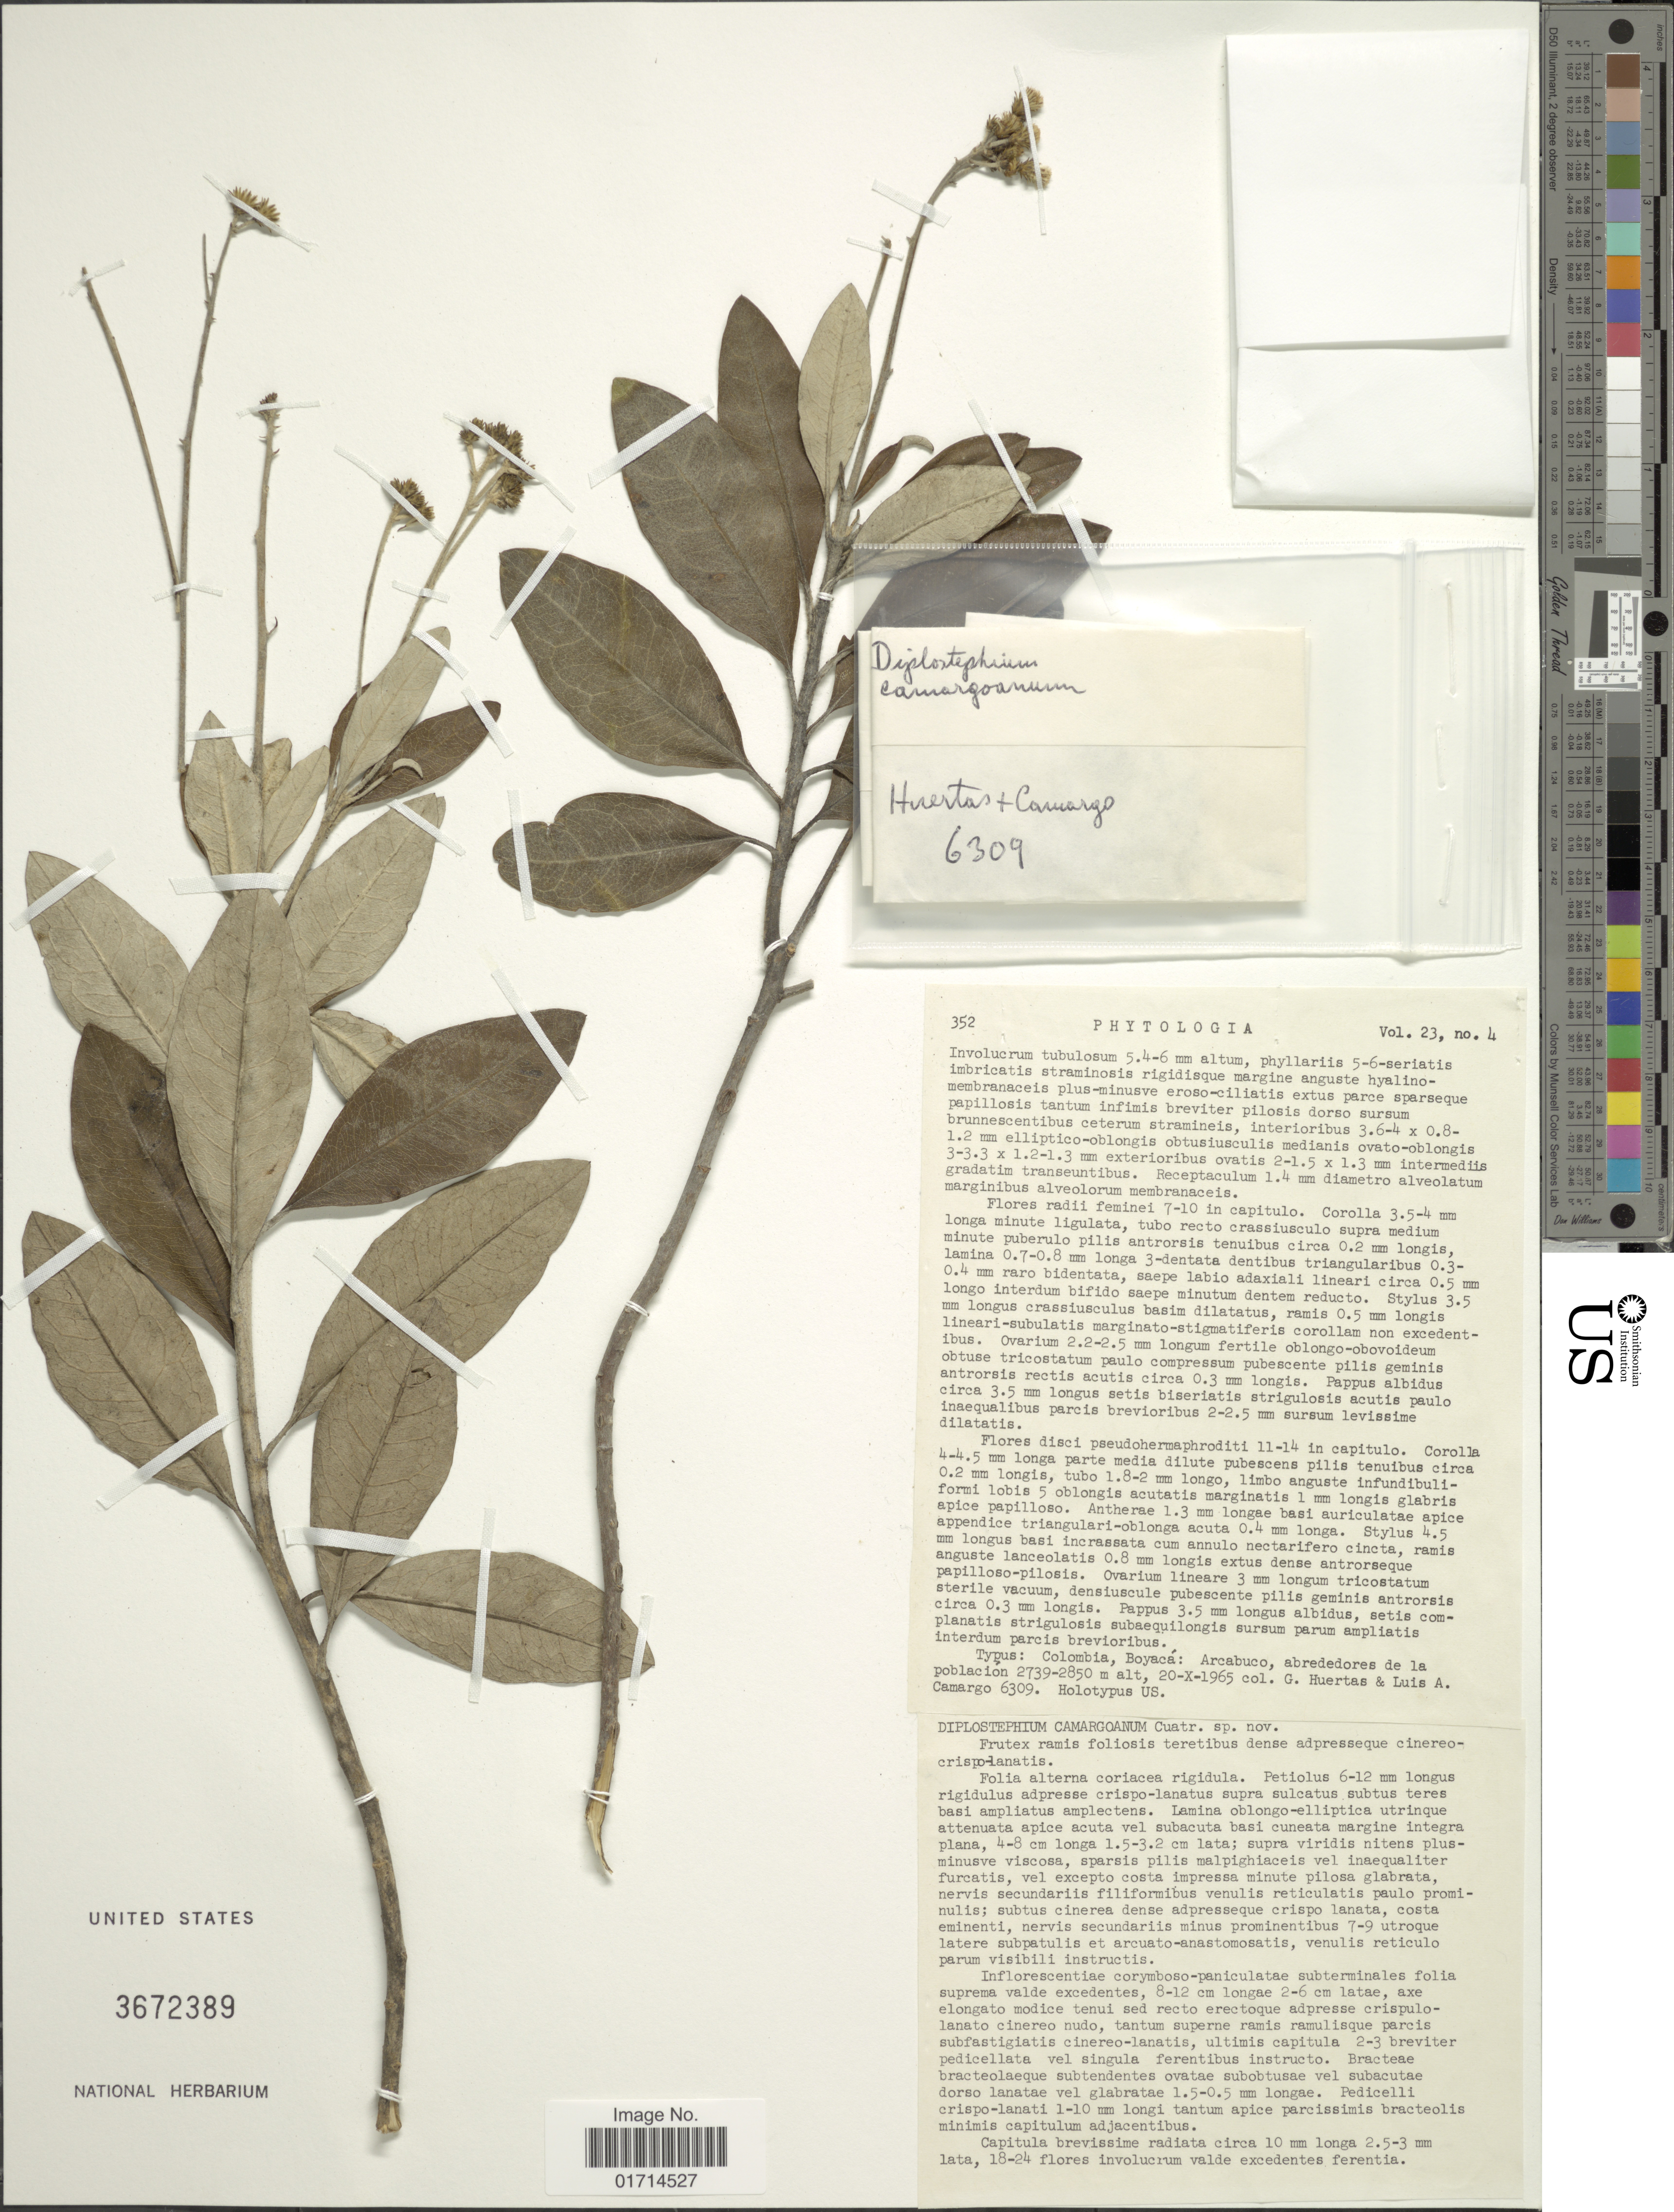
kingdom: Plantae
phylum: Tracheophyta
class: Magnoliopsida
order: Asterales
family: Asteraceae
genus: Diplostephium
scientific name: Diplostephium camargoanum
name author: Cuatrec.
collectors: G. Huertas & L. A. Camargo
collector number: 6309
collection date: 1965-10-20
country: Colombia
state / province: Boyacá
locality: Arabuco, abrededores de la poblacion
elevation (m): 2739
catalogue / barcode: US 3672389